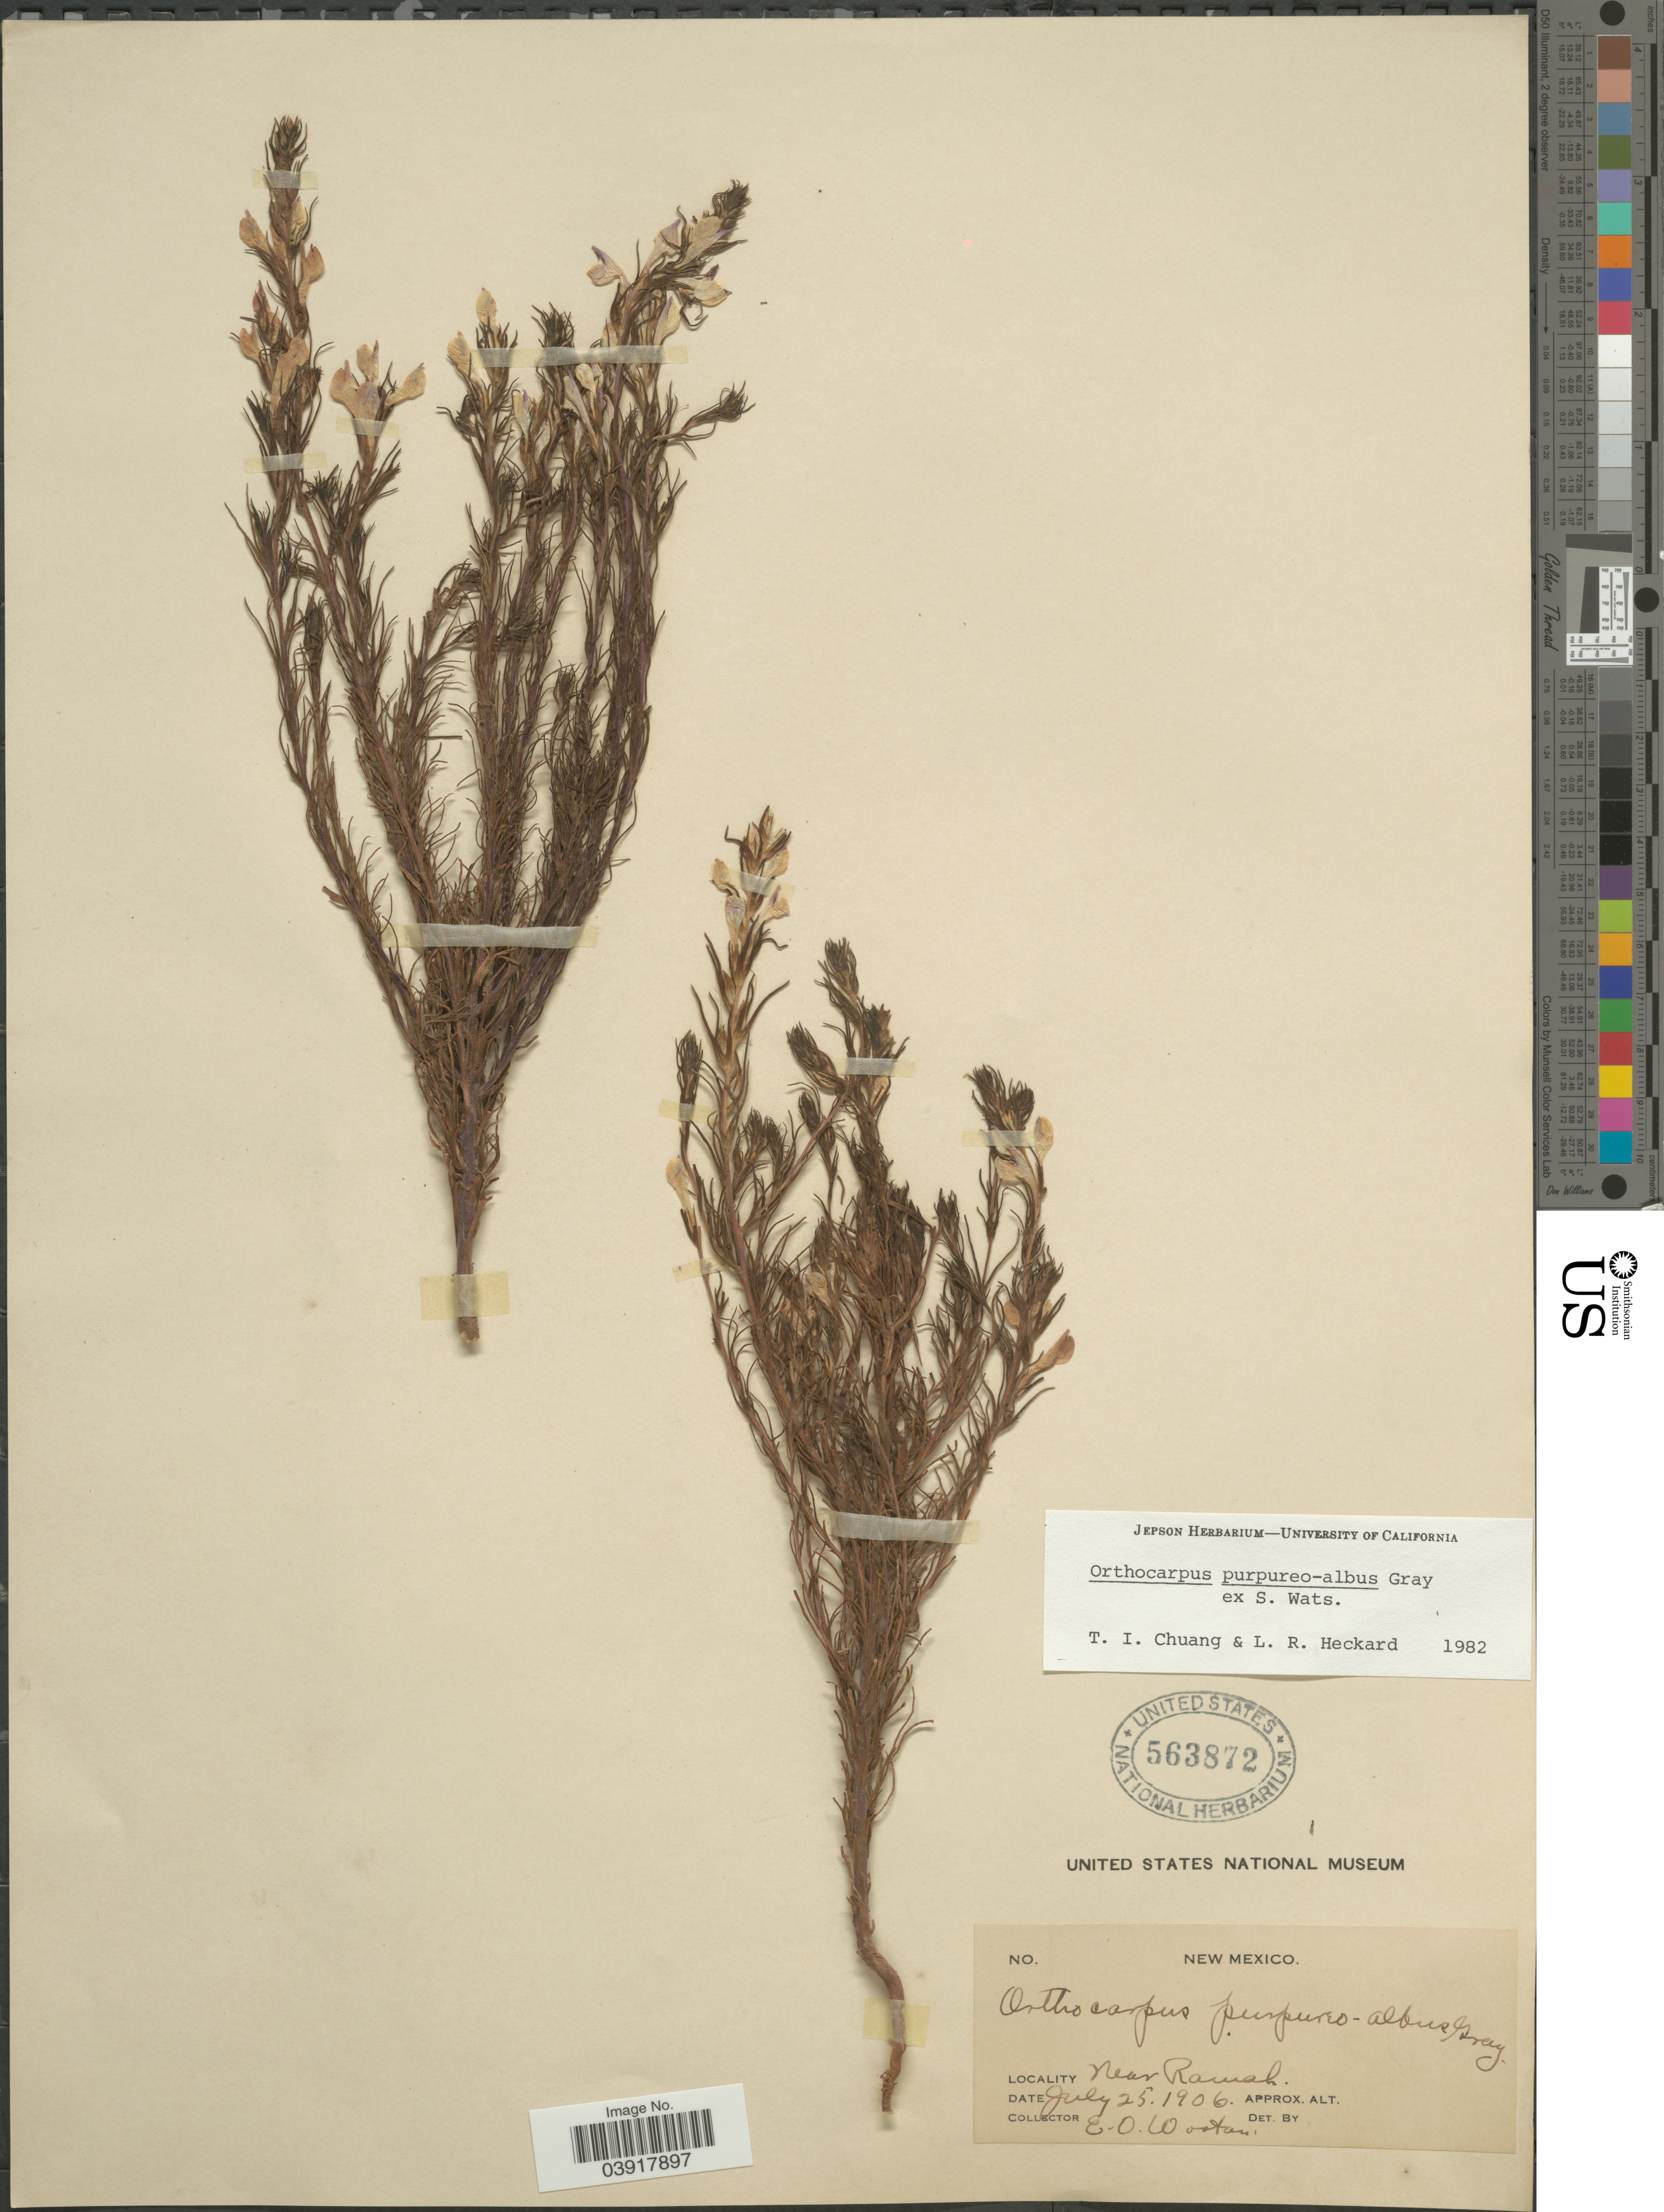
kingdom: Plantae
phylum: Tracheophyta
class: Magnoliopsida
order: Lamiales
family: Orobanchaceae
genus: Orthocarpus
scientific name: Orthocarpus purpureo-albus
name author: A. Gray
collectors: E. O. Wooton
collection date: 1906-07-25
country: United States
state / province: New Mexico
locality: Near Ramah.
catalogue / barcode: US 563872